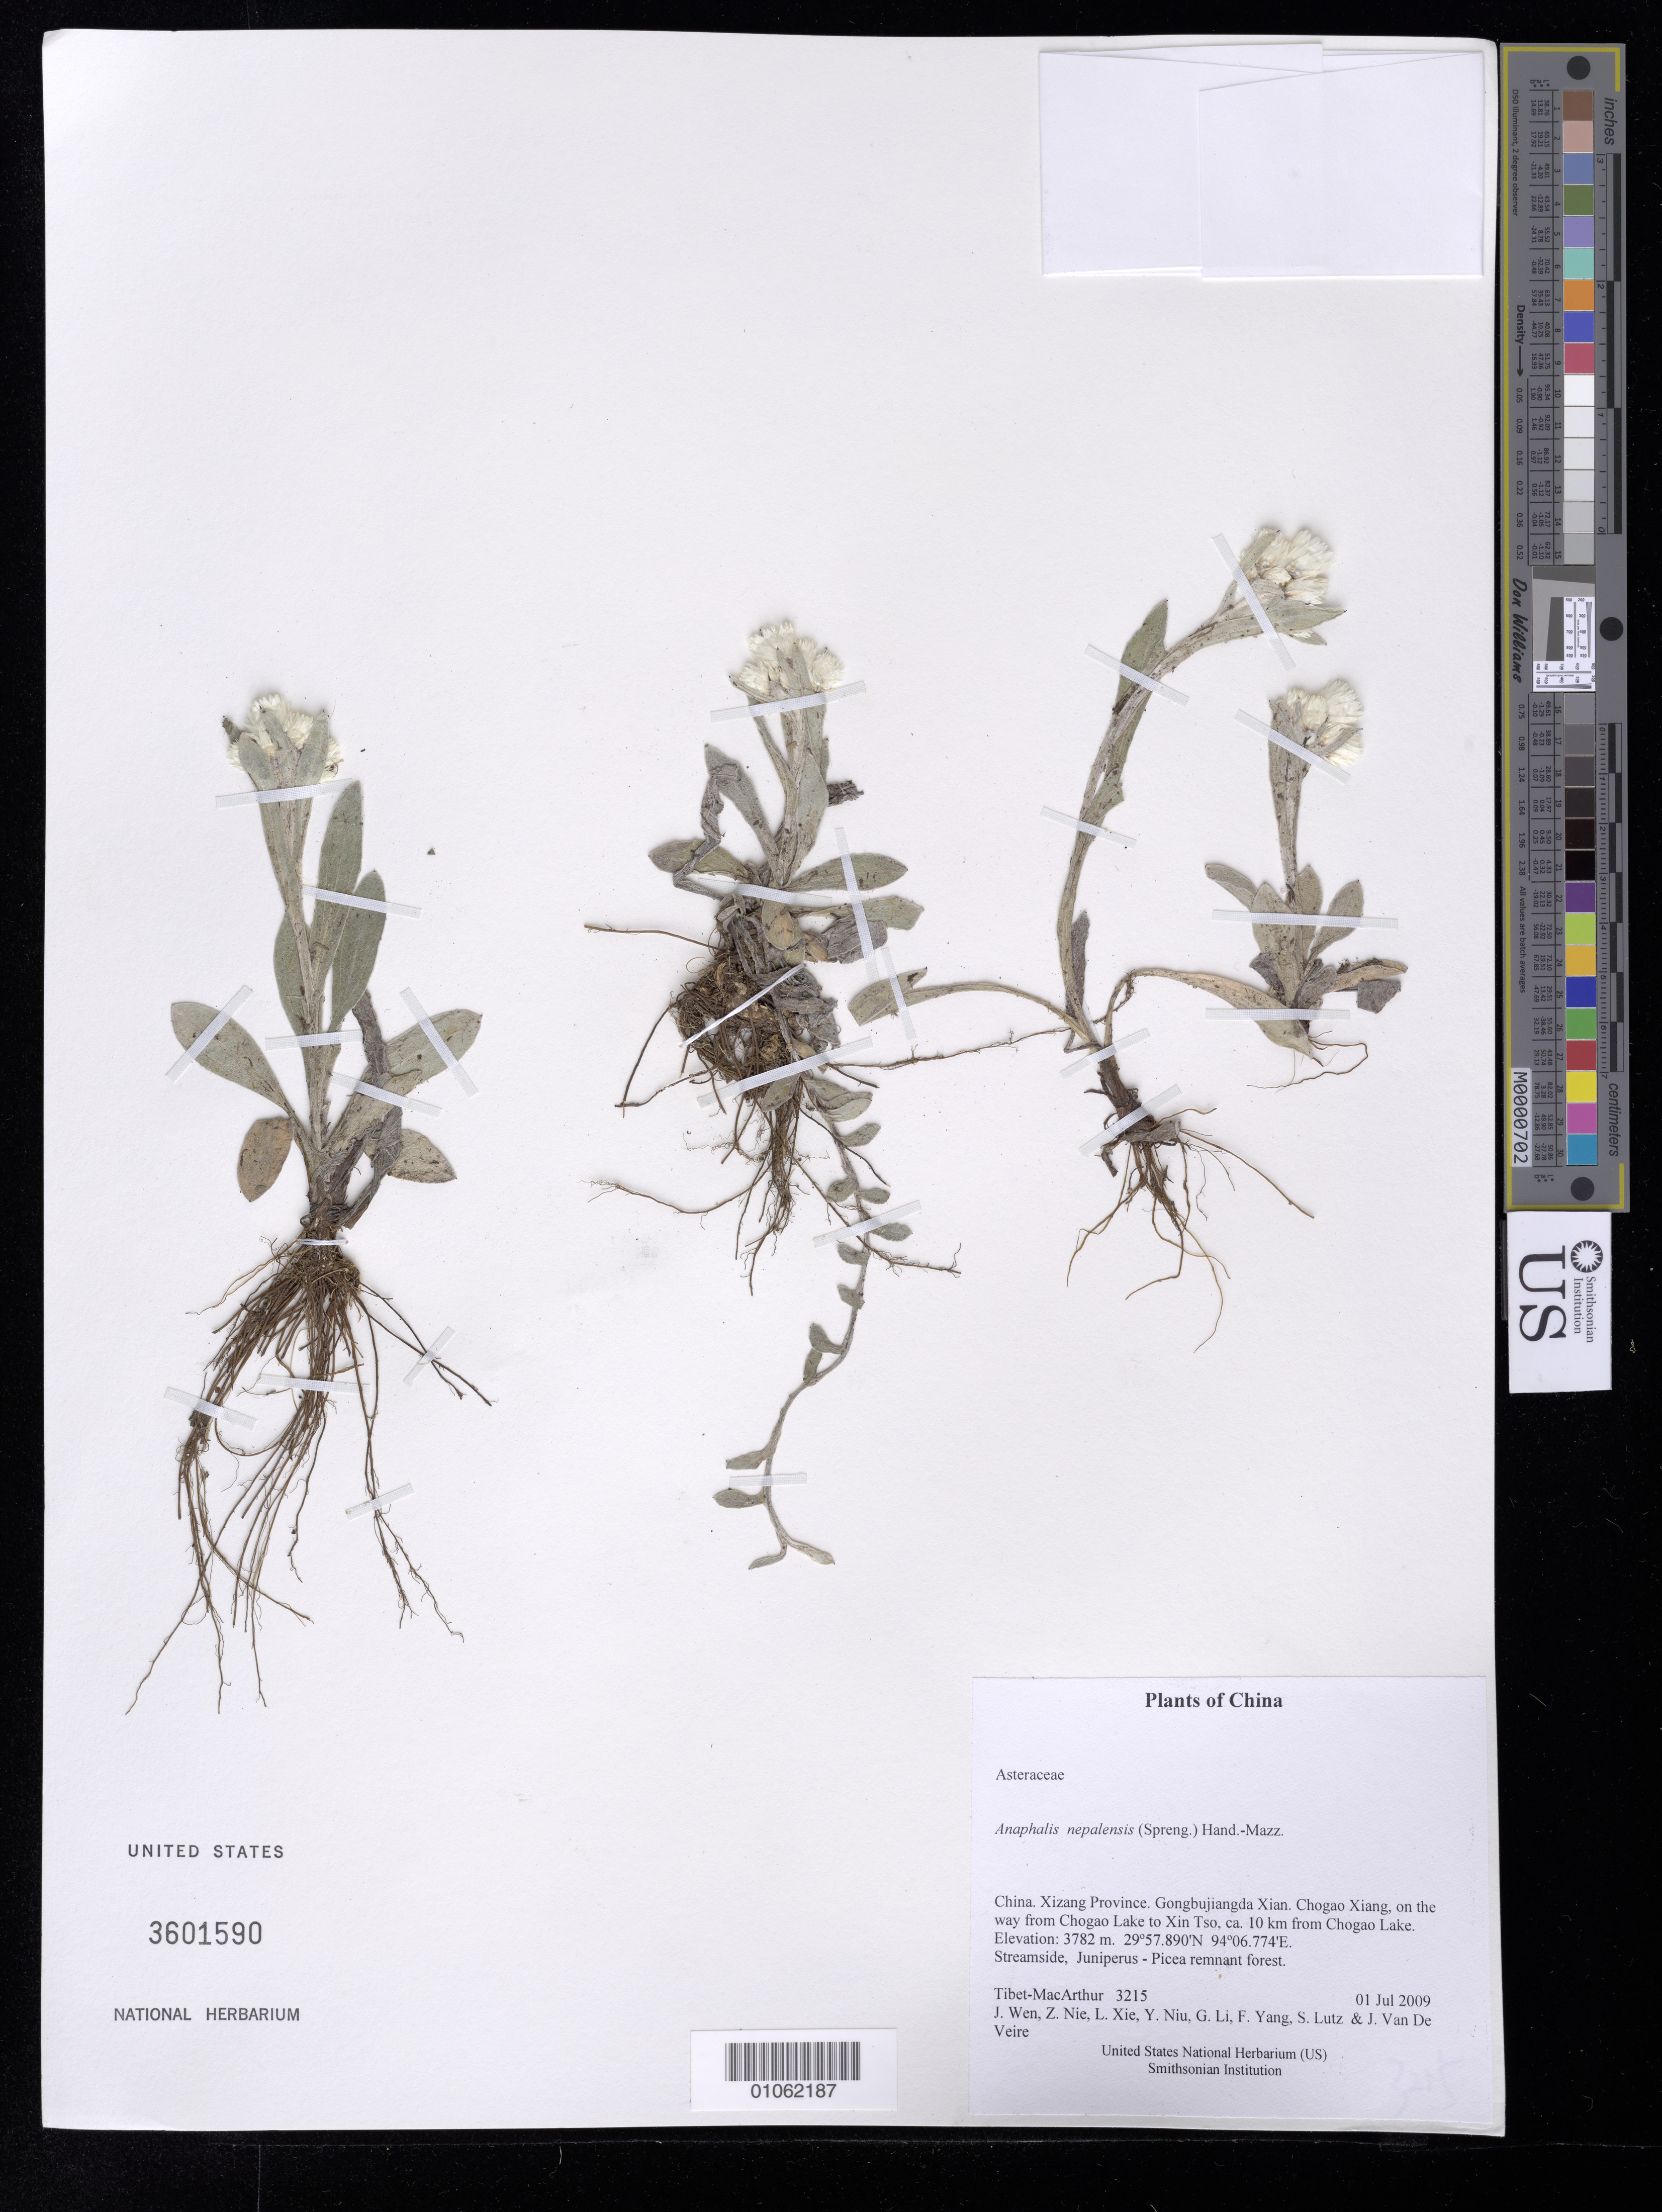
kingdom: Plantae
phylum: Tracheophyta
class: Magnoliopsida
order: Asterales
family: Asteraceae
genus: Anaphalis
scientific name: Anaphalis nepalensis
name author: (Spreng.) Hand.-Mazz.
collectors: Tibet-MacArthur, J. Wen, Z. Nie, L. Xie, Y. Niu, G. Li, F. Yang, S. Lutz & J. Van De Veire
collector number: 3215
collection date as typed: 01 Jul 2009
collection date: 2009-07-01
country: China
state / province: Xizang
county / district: Gongbujiangda Xian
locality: Chogao Xiang, on the way from Chogao Lake to Xin Tso, ca. 10 km from Chogao Lake.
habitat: Streamside, Juniperus - Picea remnant forest.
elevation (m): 3782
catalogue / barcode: US 3601590